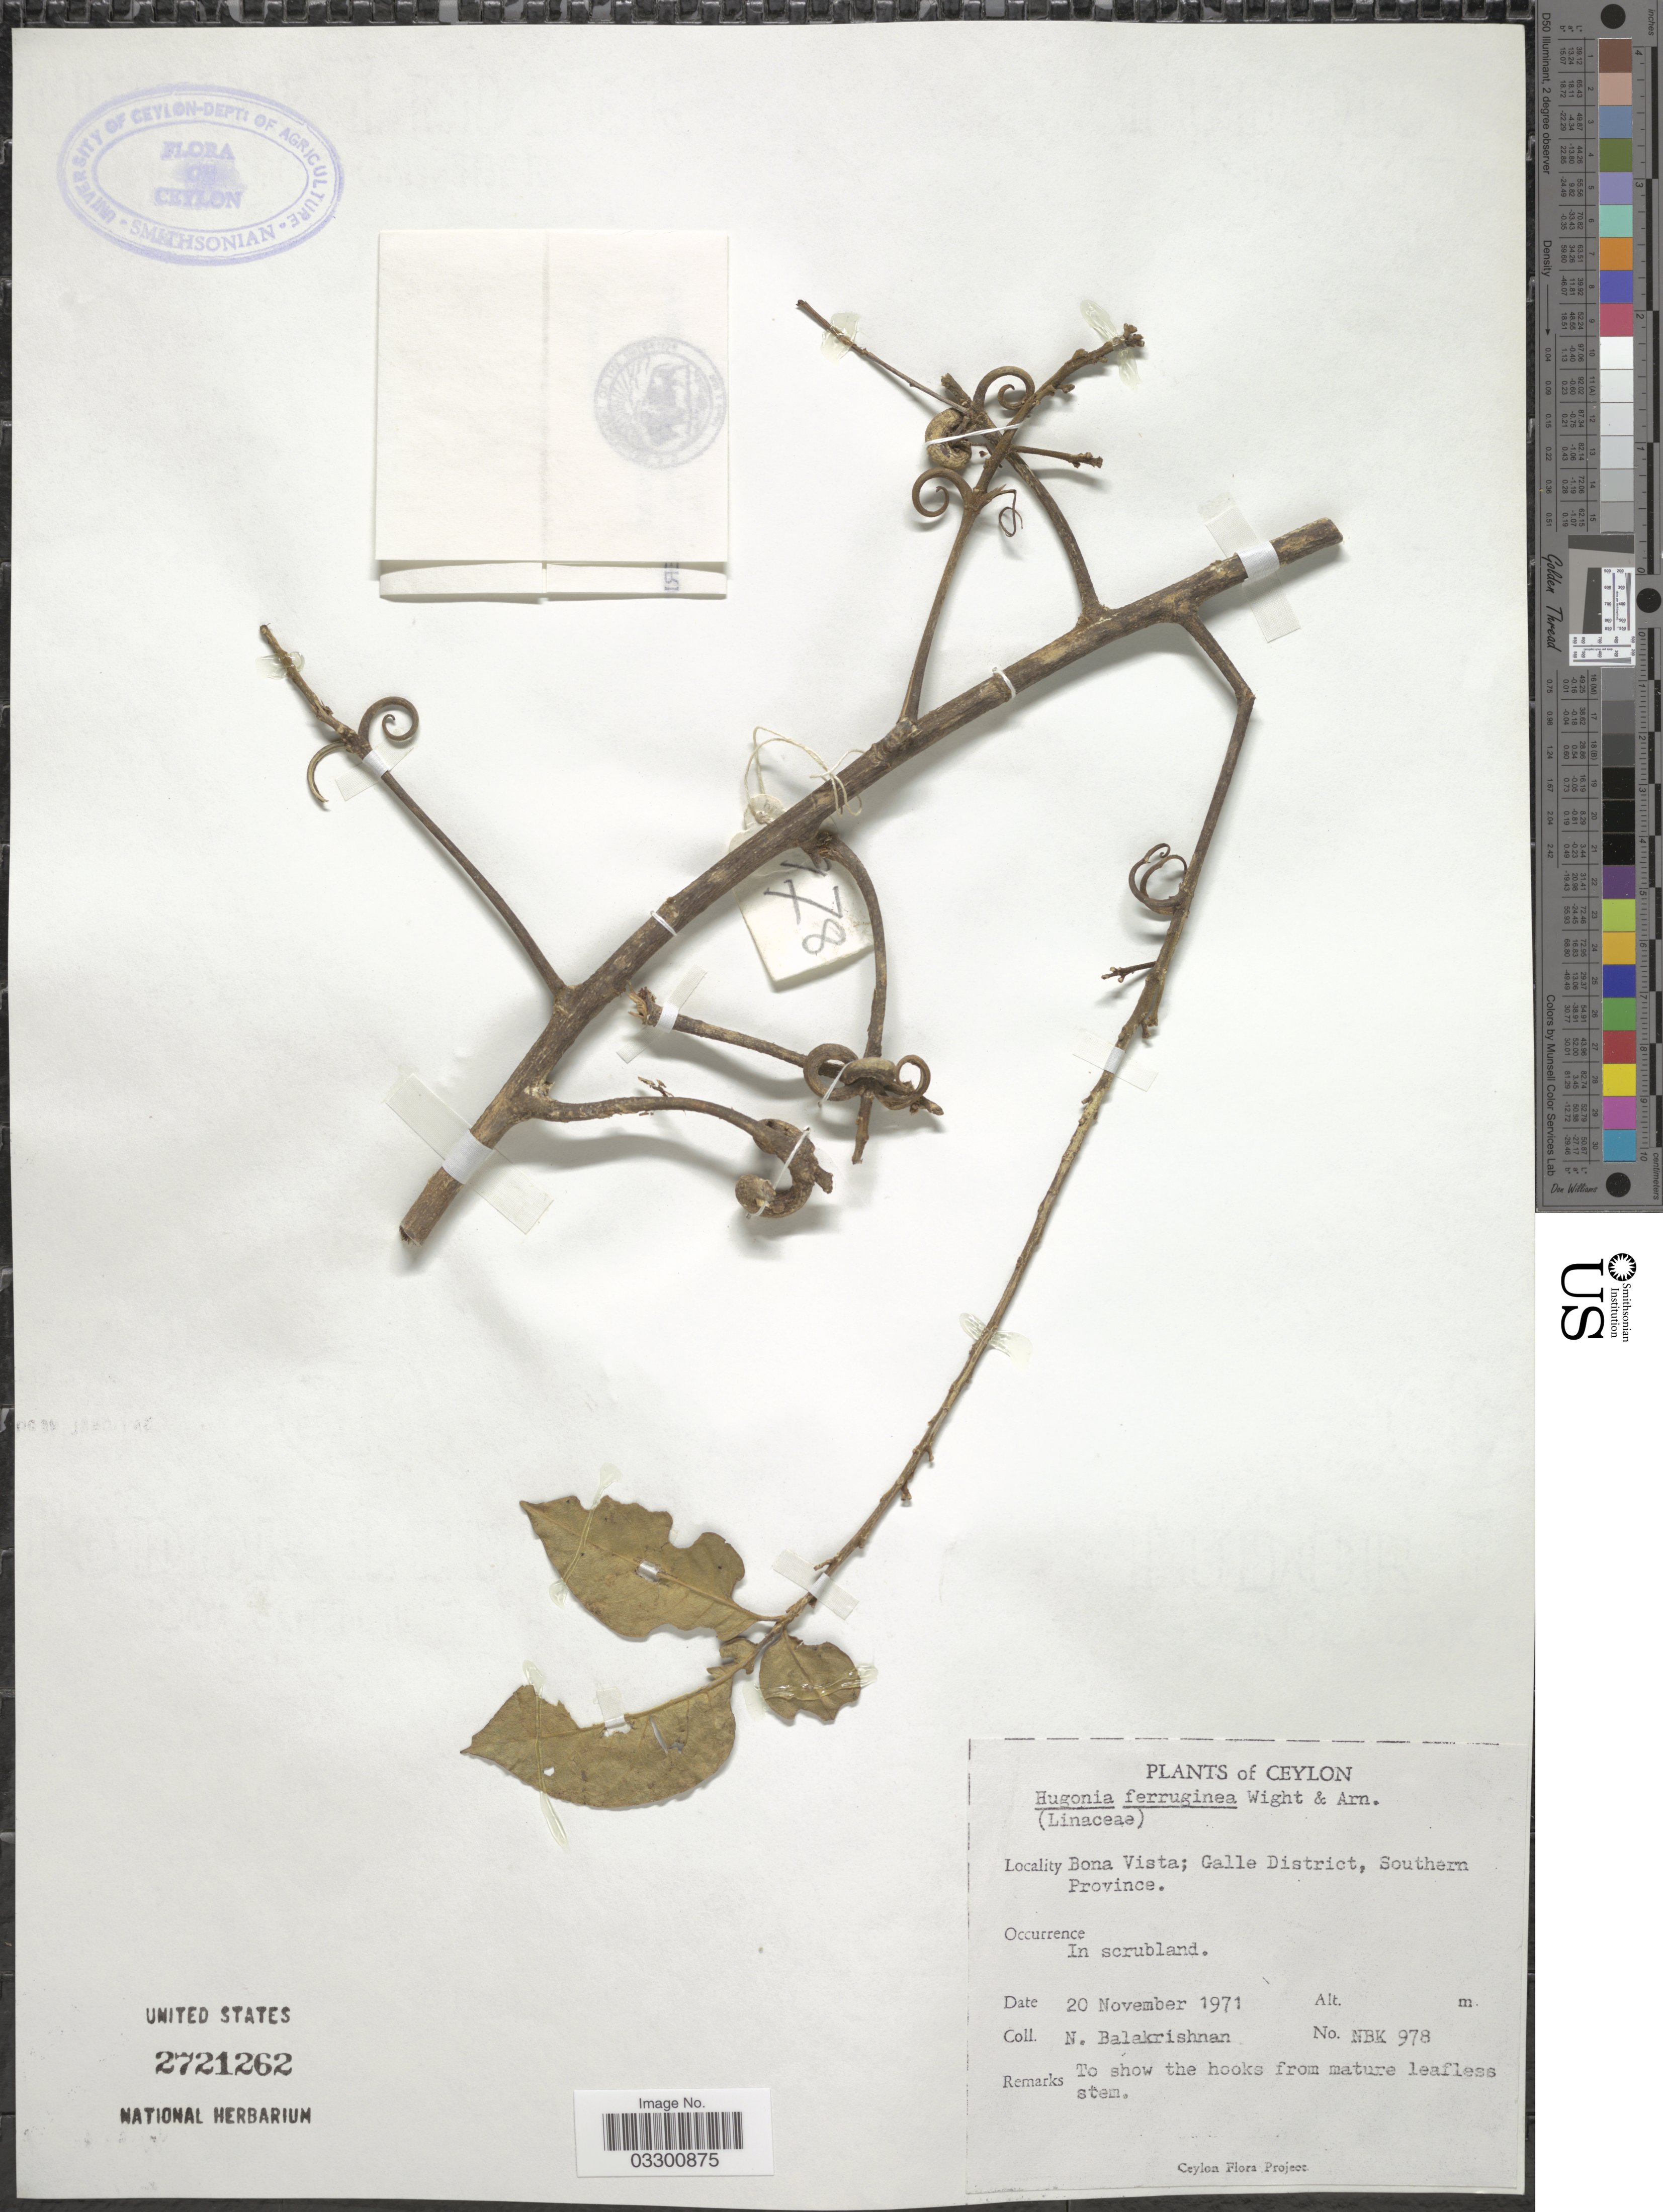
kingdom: Plantae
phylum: Tracheophyta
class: Magnoliopsida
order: Malpighiales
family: Linaceae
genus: Hugonia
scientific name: Hugonia ferruginea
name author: Wight & Arn.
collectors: N. Balakrishnan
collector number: NBK978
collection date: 1971-11-20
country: Sri Lanka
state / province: Southern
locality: Ceylon, Bona Vista; Galle District.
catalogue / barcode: US 2721262